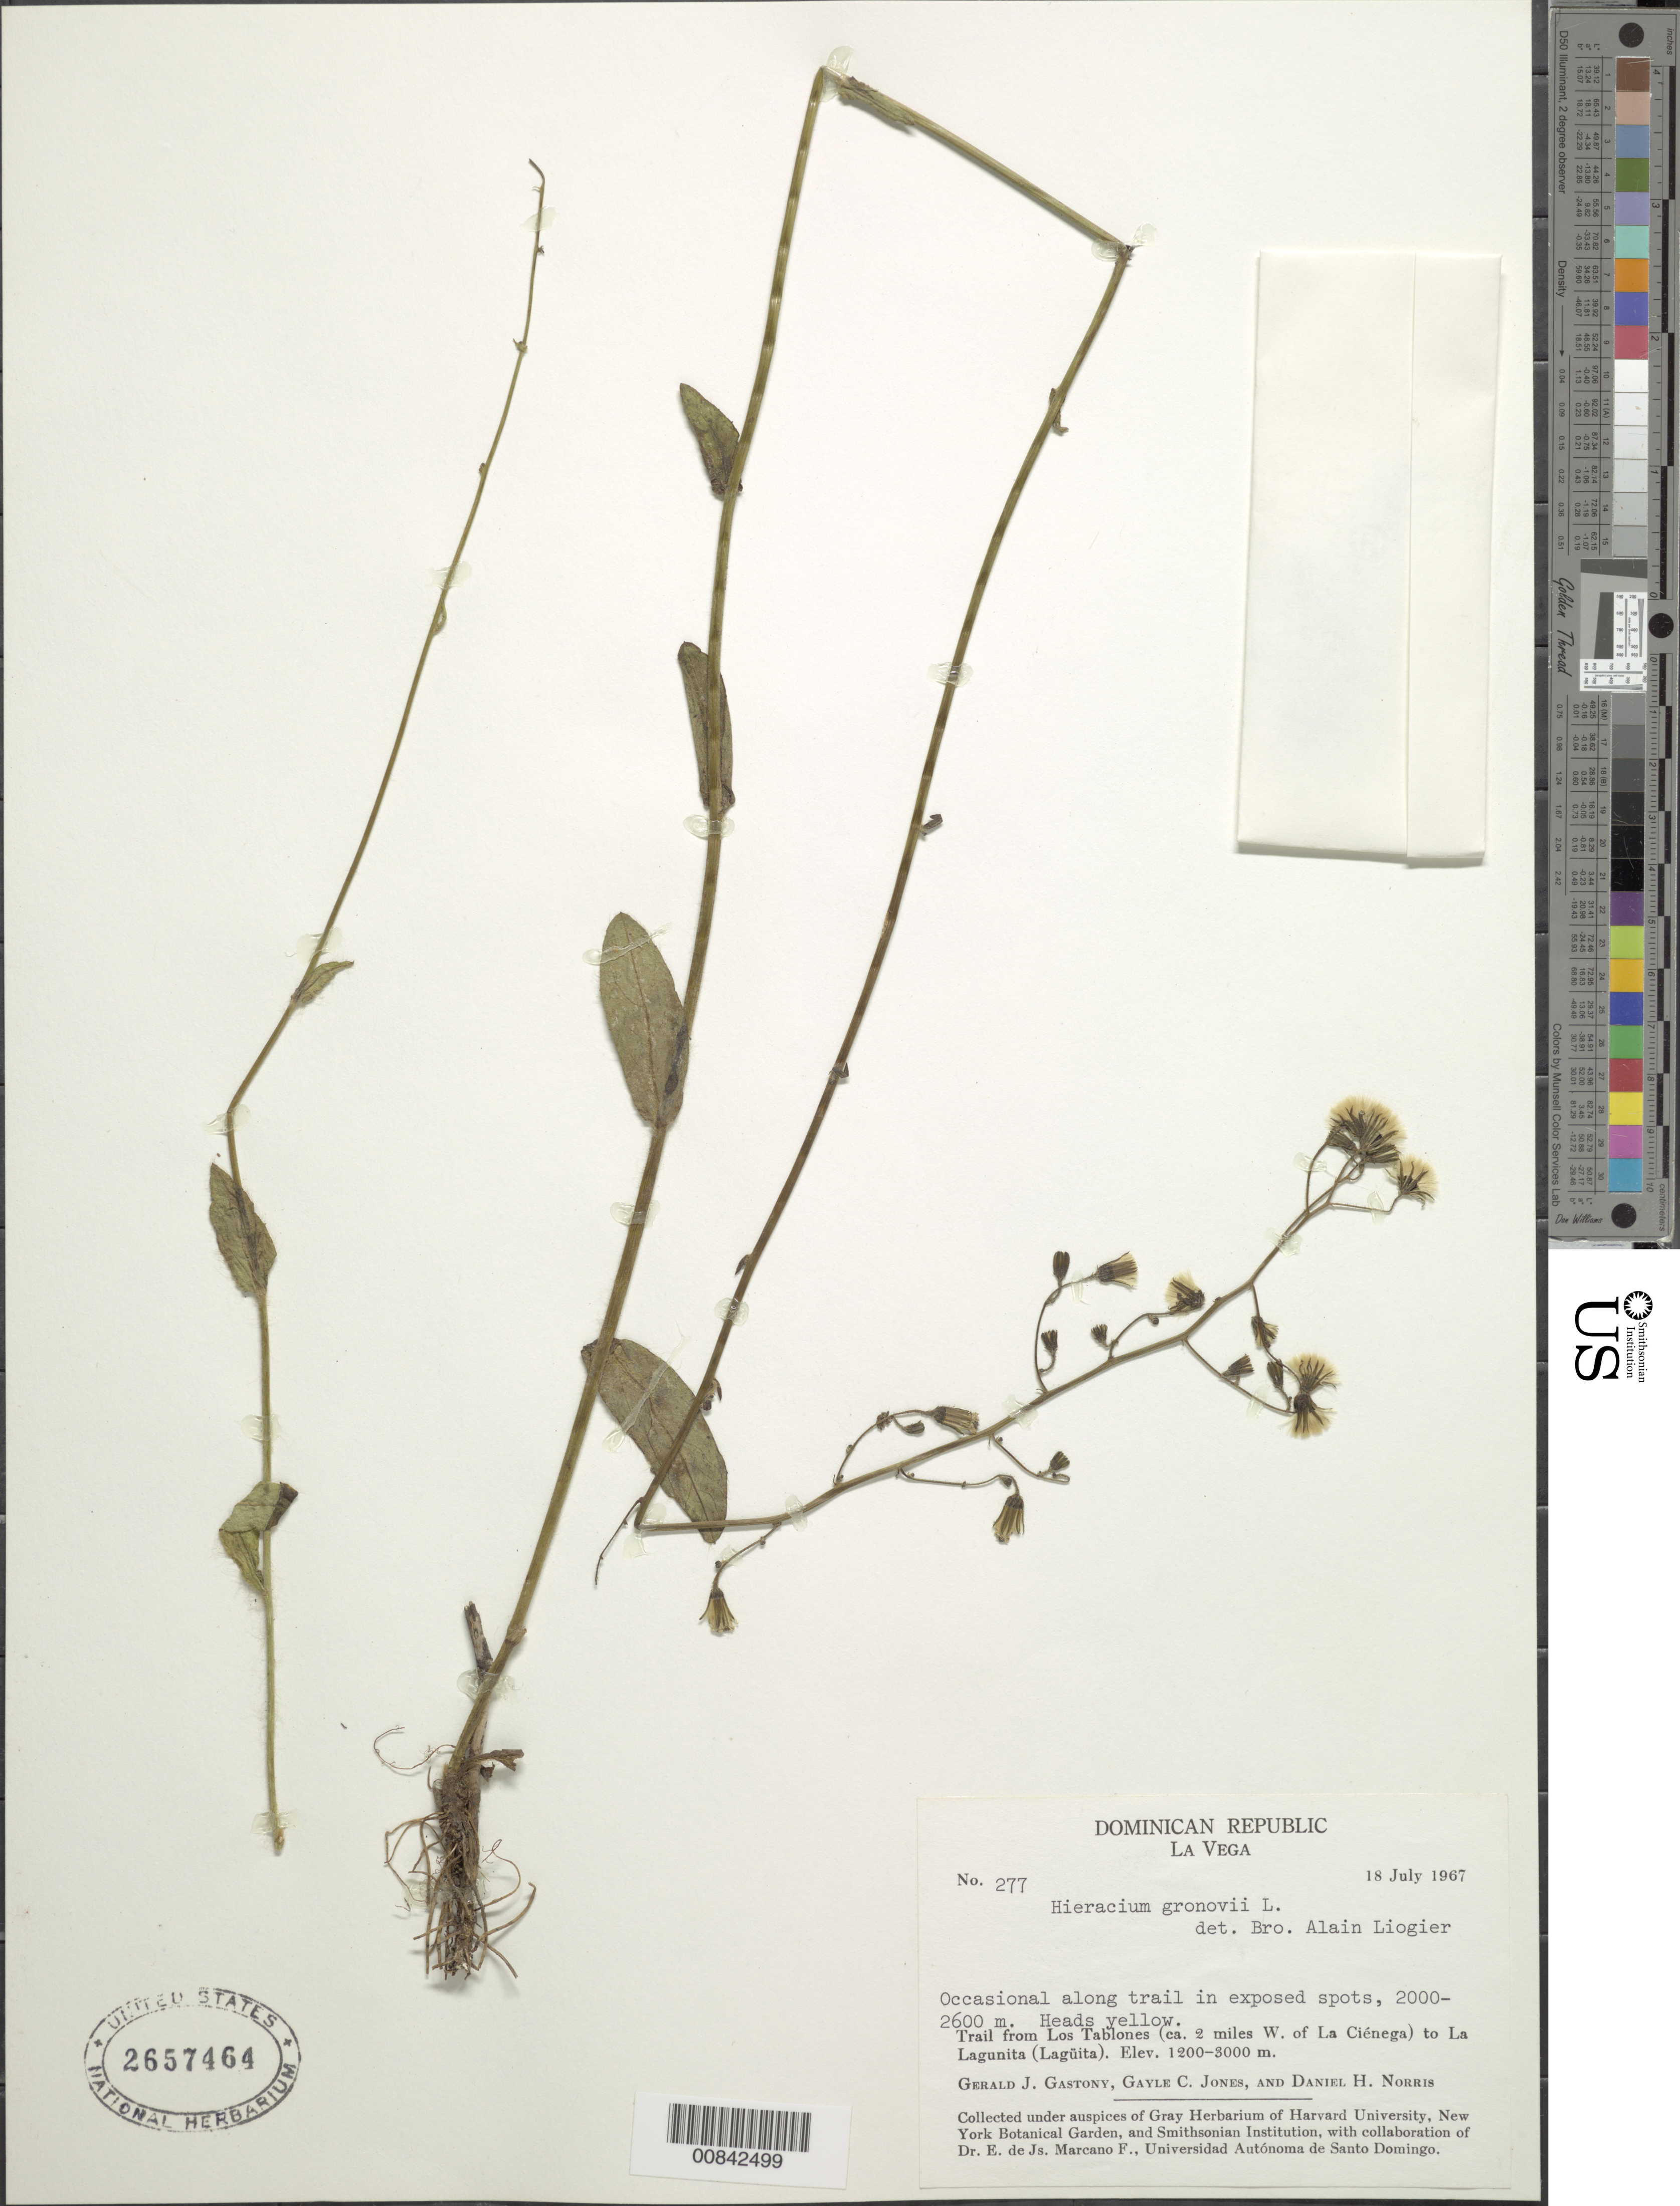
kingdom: Plantae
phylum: Tracheophyta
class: Magnoliopsida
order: Asterales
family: Asteraceae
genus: Hieracium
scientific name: Hieracium gronovii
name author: L.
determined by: Liogier, Alain H.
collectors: G. Gastony, G. C. Jones & D. H. Norris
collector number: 277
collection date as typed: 18 Jul 1967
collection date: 1967-07-18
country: Dominican Republic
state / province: La Vega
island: Hispaniola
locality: Trail from Los Tablones (ca. 2 miles W of La Ciénaga) to La Lagunita (Lagüita)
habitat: Along trail in exposed spots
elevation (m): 2000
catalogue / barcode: US 2657464